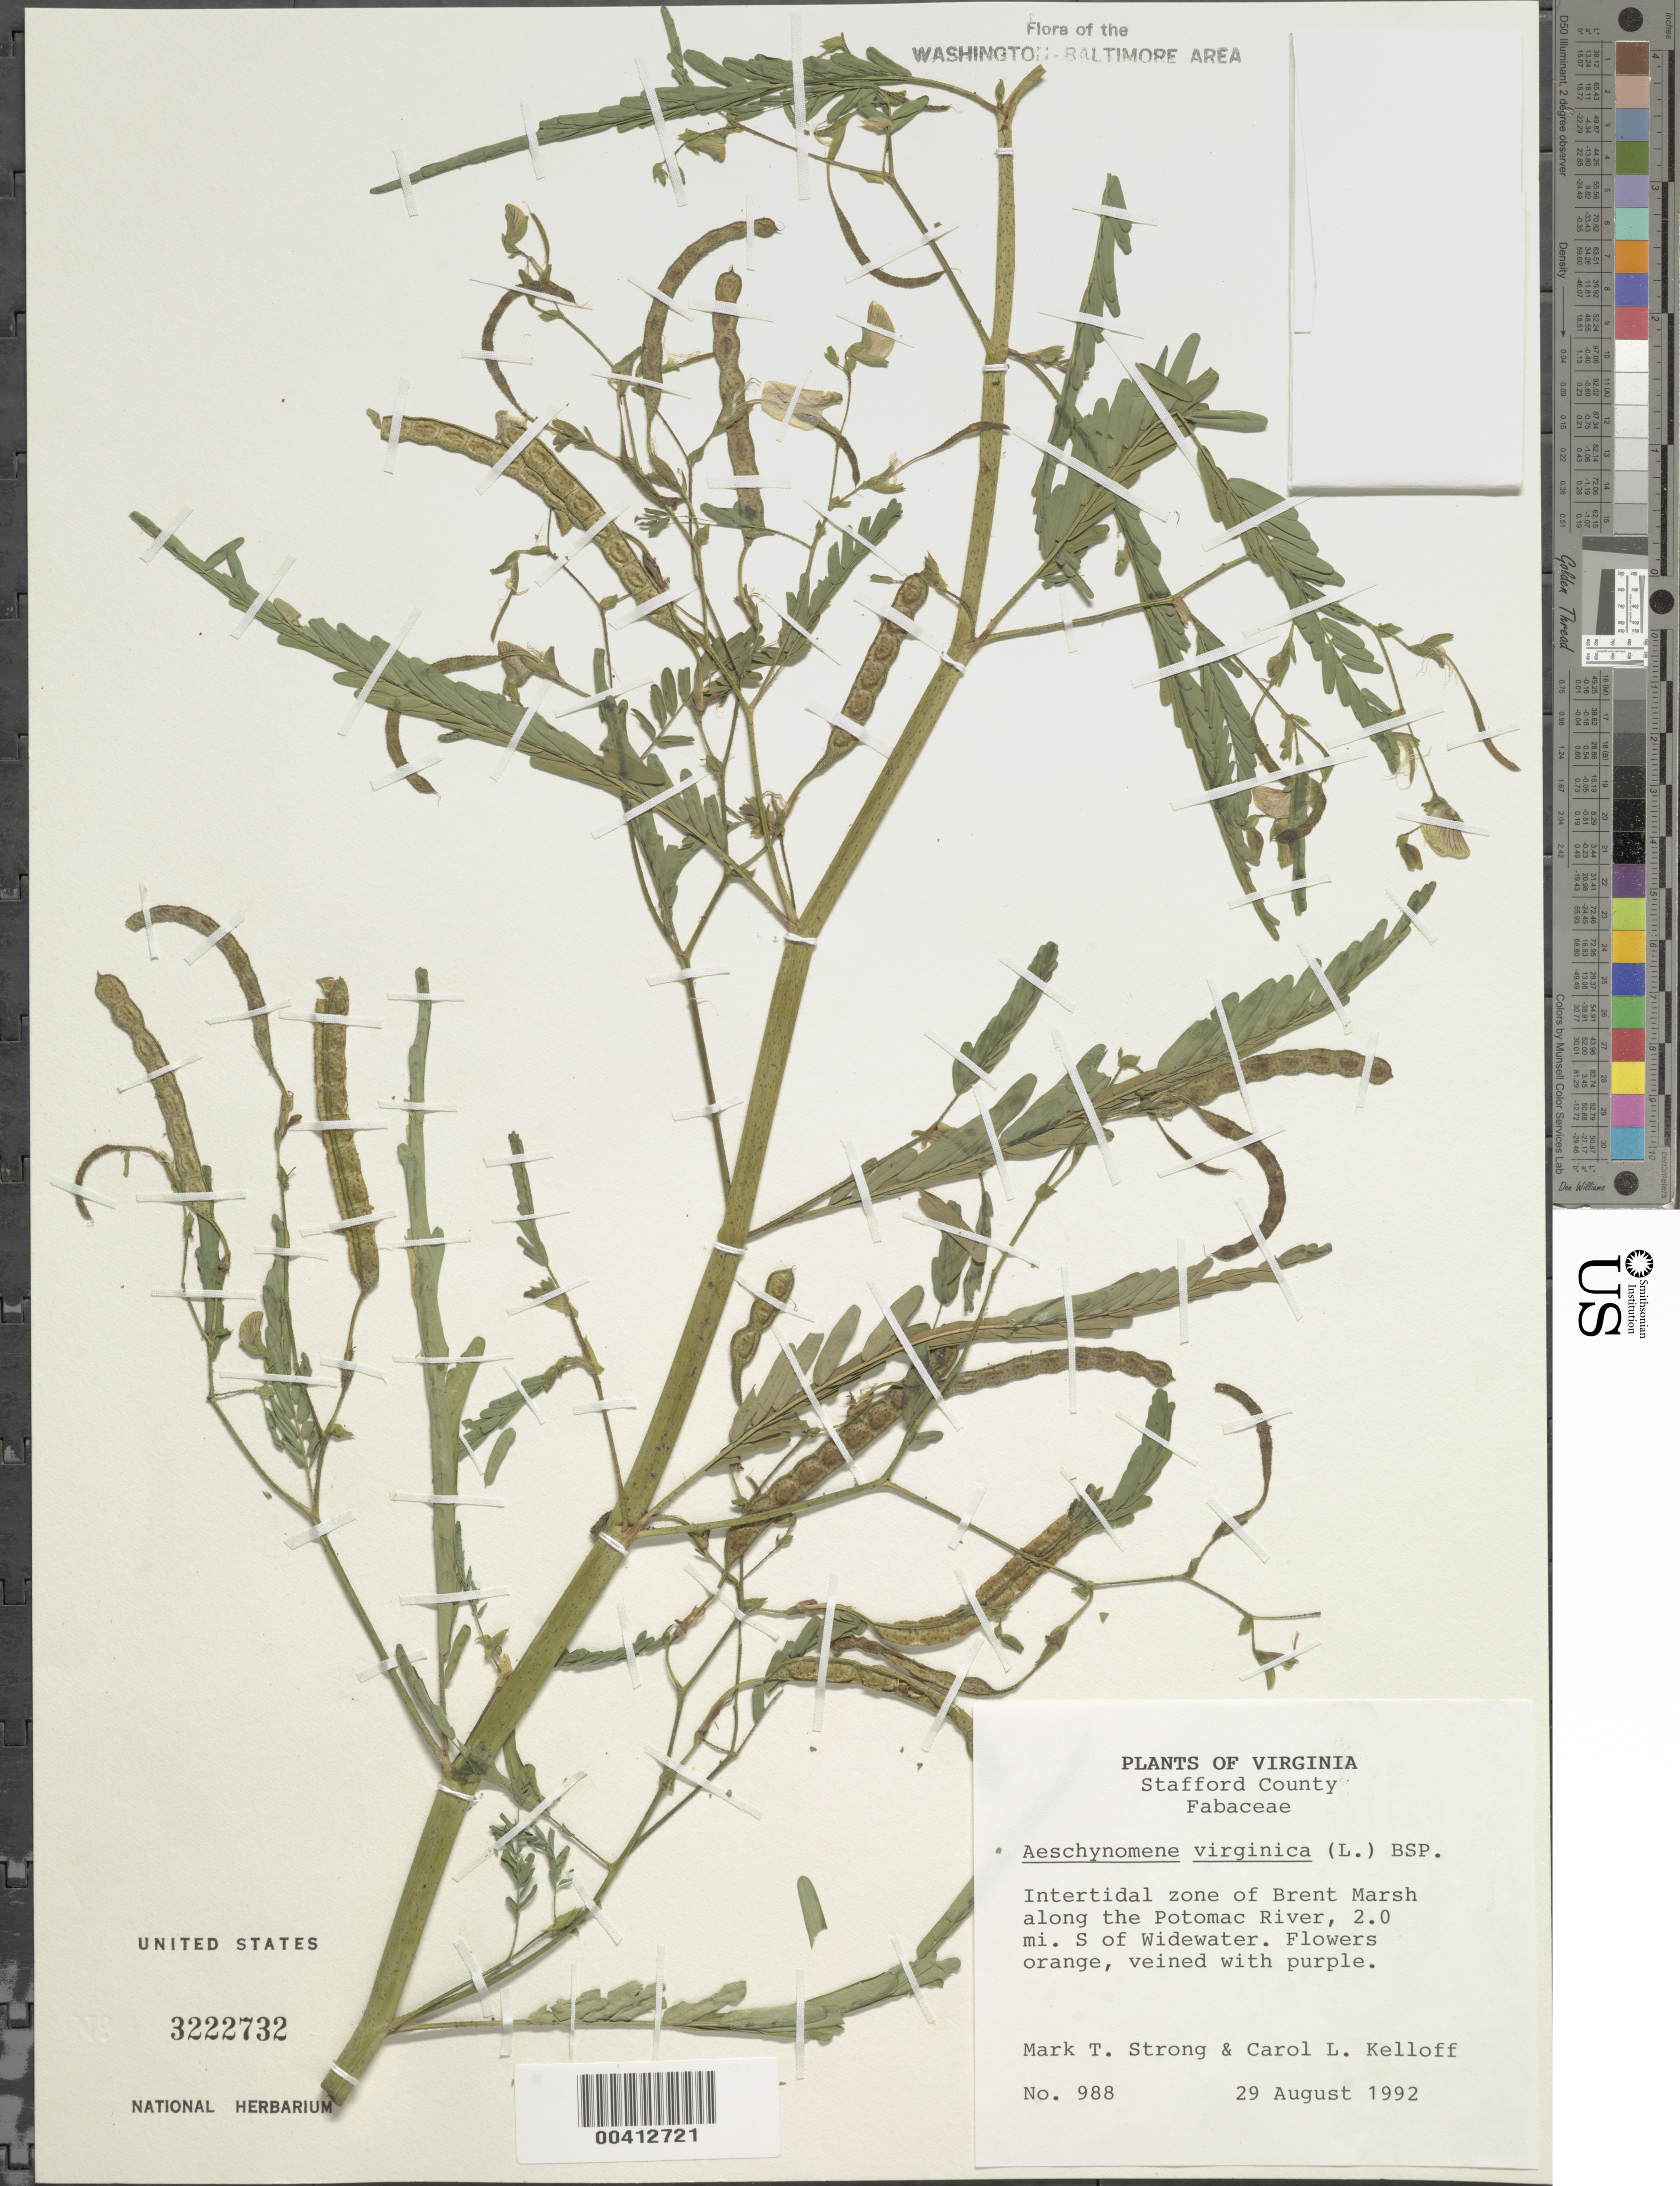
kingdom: Plantae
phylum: Tracheophyta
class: Magnoliopsida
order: Fabales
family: Fabaceae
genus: Aeschynomene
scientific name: Aeschynomene virginica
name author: (L.) Britton, Stearns & Poggenb.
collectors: M. T. Strong & C. L. Kelloff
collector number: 988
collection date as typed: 29 Aug 1992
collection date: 1992-08-29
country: United States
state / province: Virginia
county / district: Stafford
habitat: Intertidal zone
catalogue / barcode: US 3222732